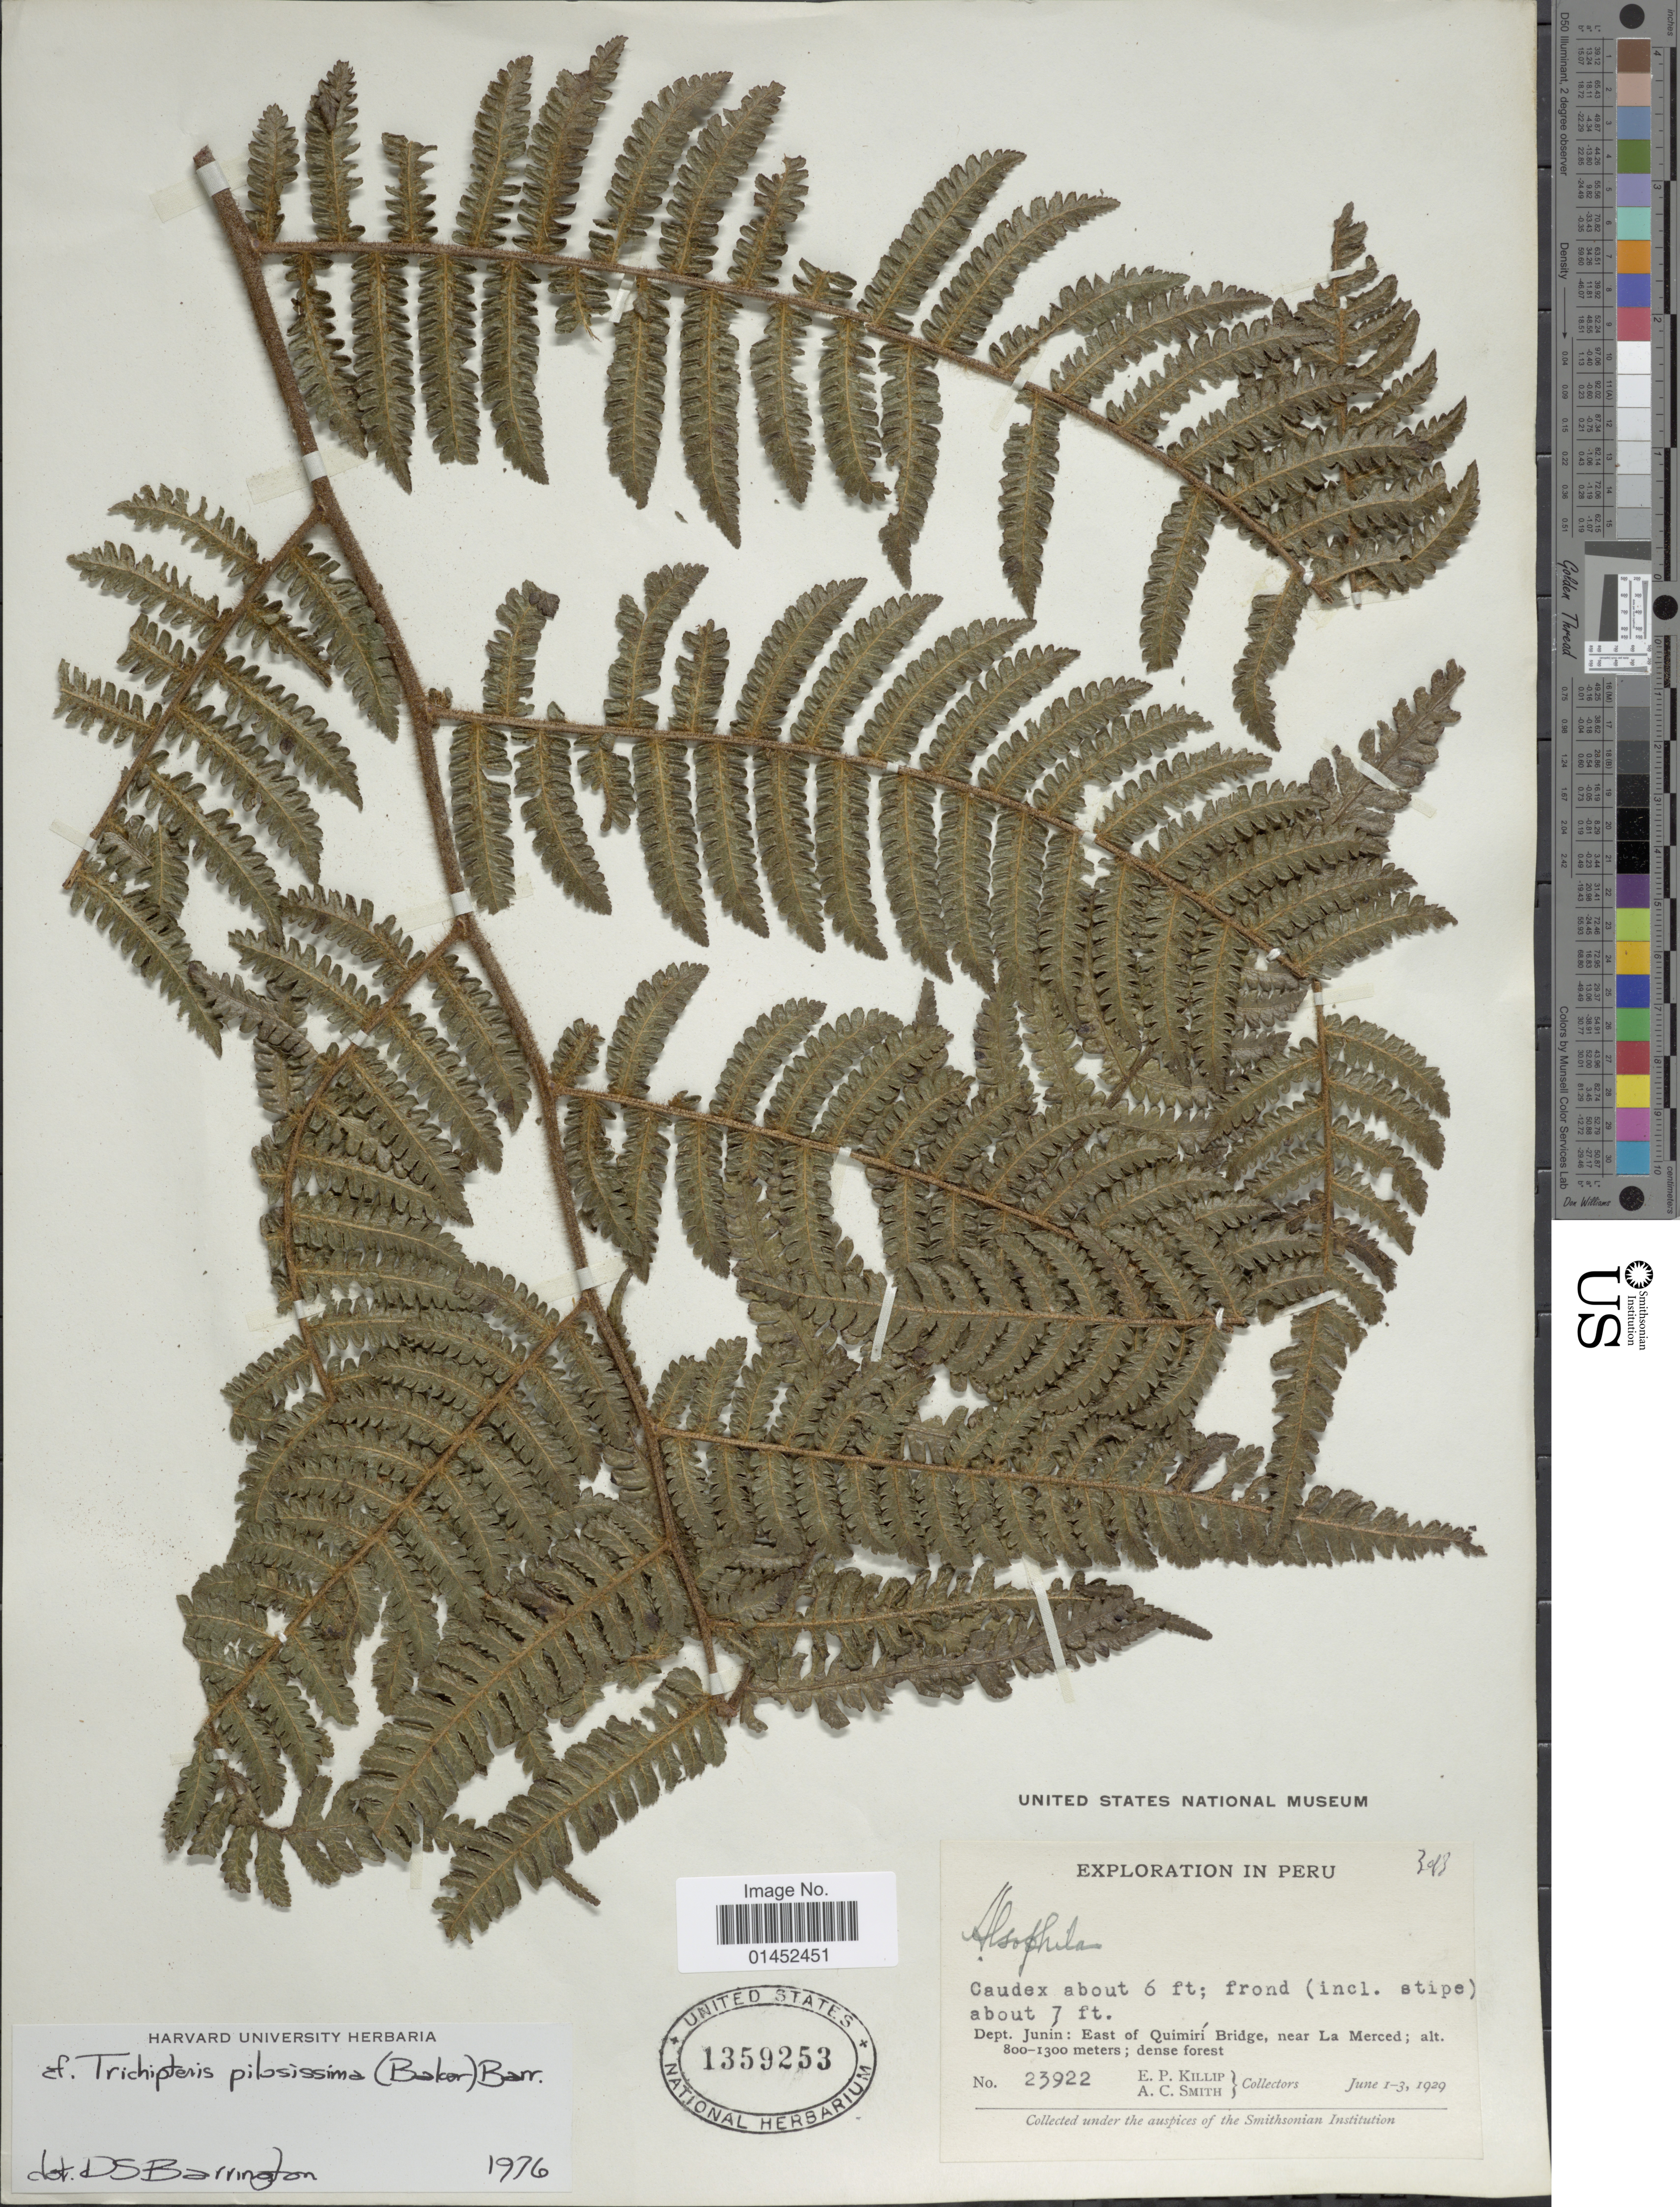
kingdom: Plantae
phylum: Tracheophyta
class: Polypodiopsida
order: Cyatheales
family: Cyatheaceae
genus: Cyathea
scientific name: Cyathea pilosissima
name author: (Baker) Domin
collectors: E. P. Killip & A. C. Smith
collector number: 23922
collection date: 1929-06-01/1929-06-03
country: Peru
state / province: Junín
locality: Dept. Junin: east of Quimirí Bridge, near La Merced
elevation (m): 800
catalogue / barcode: US 1359253